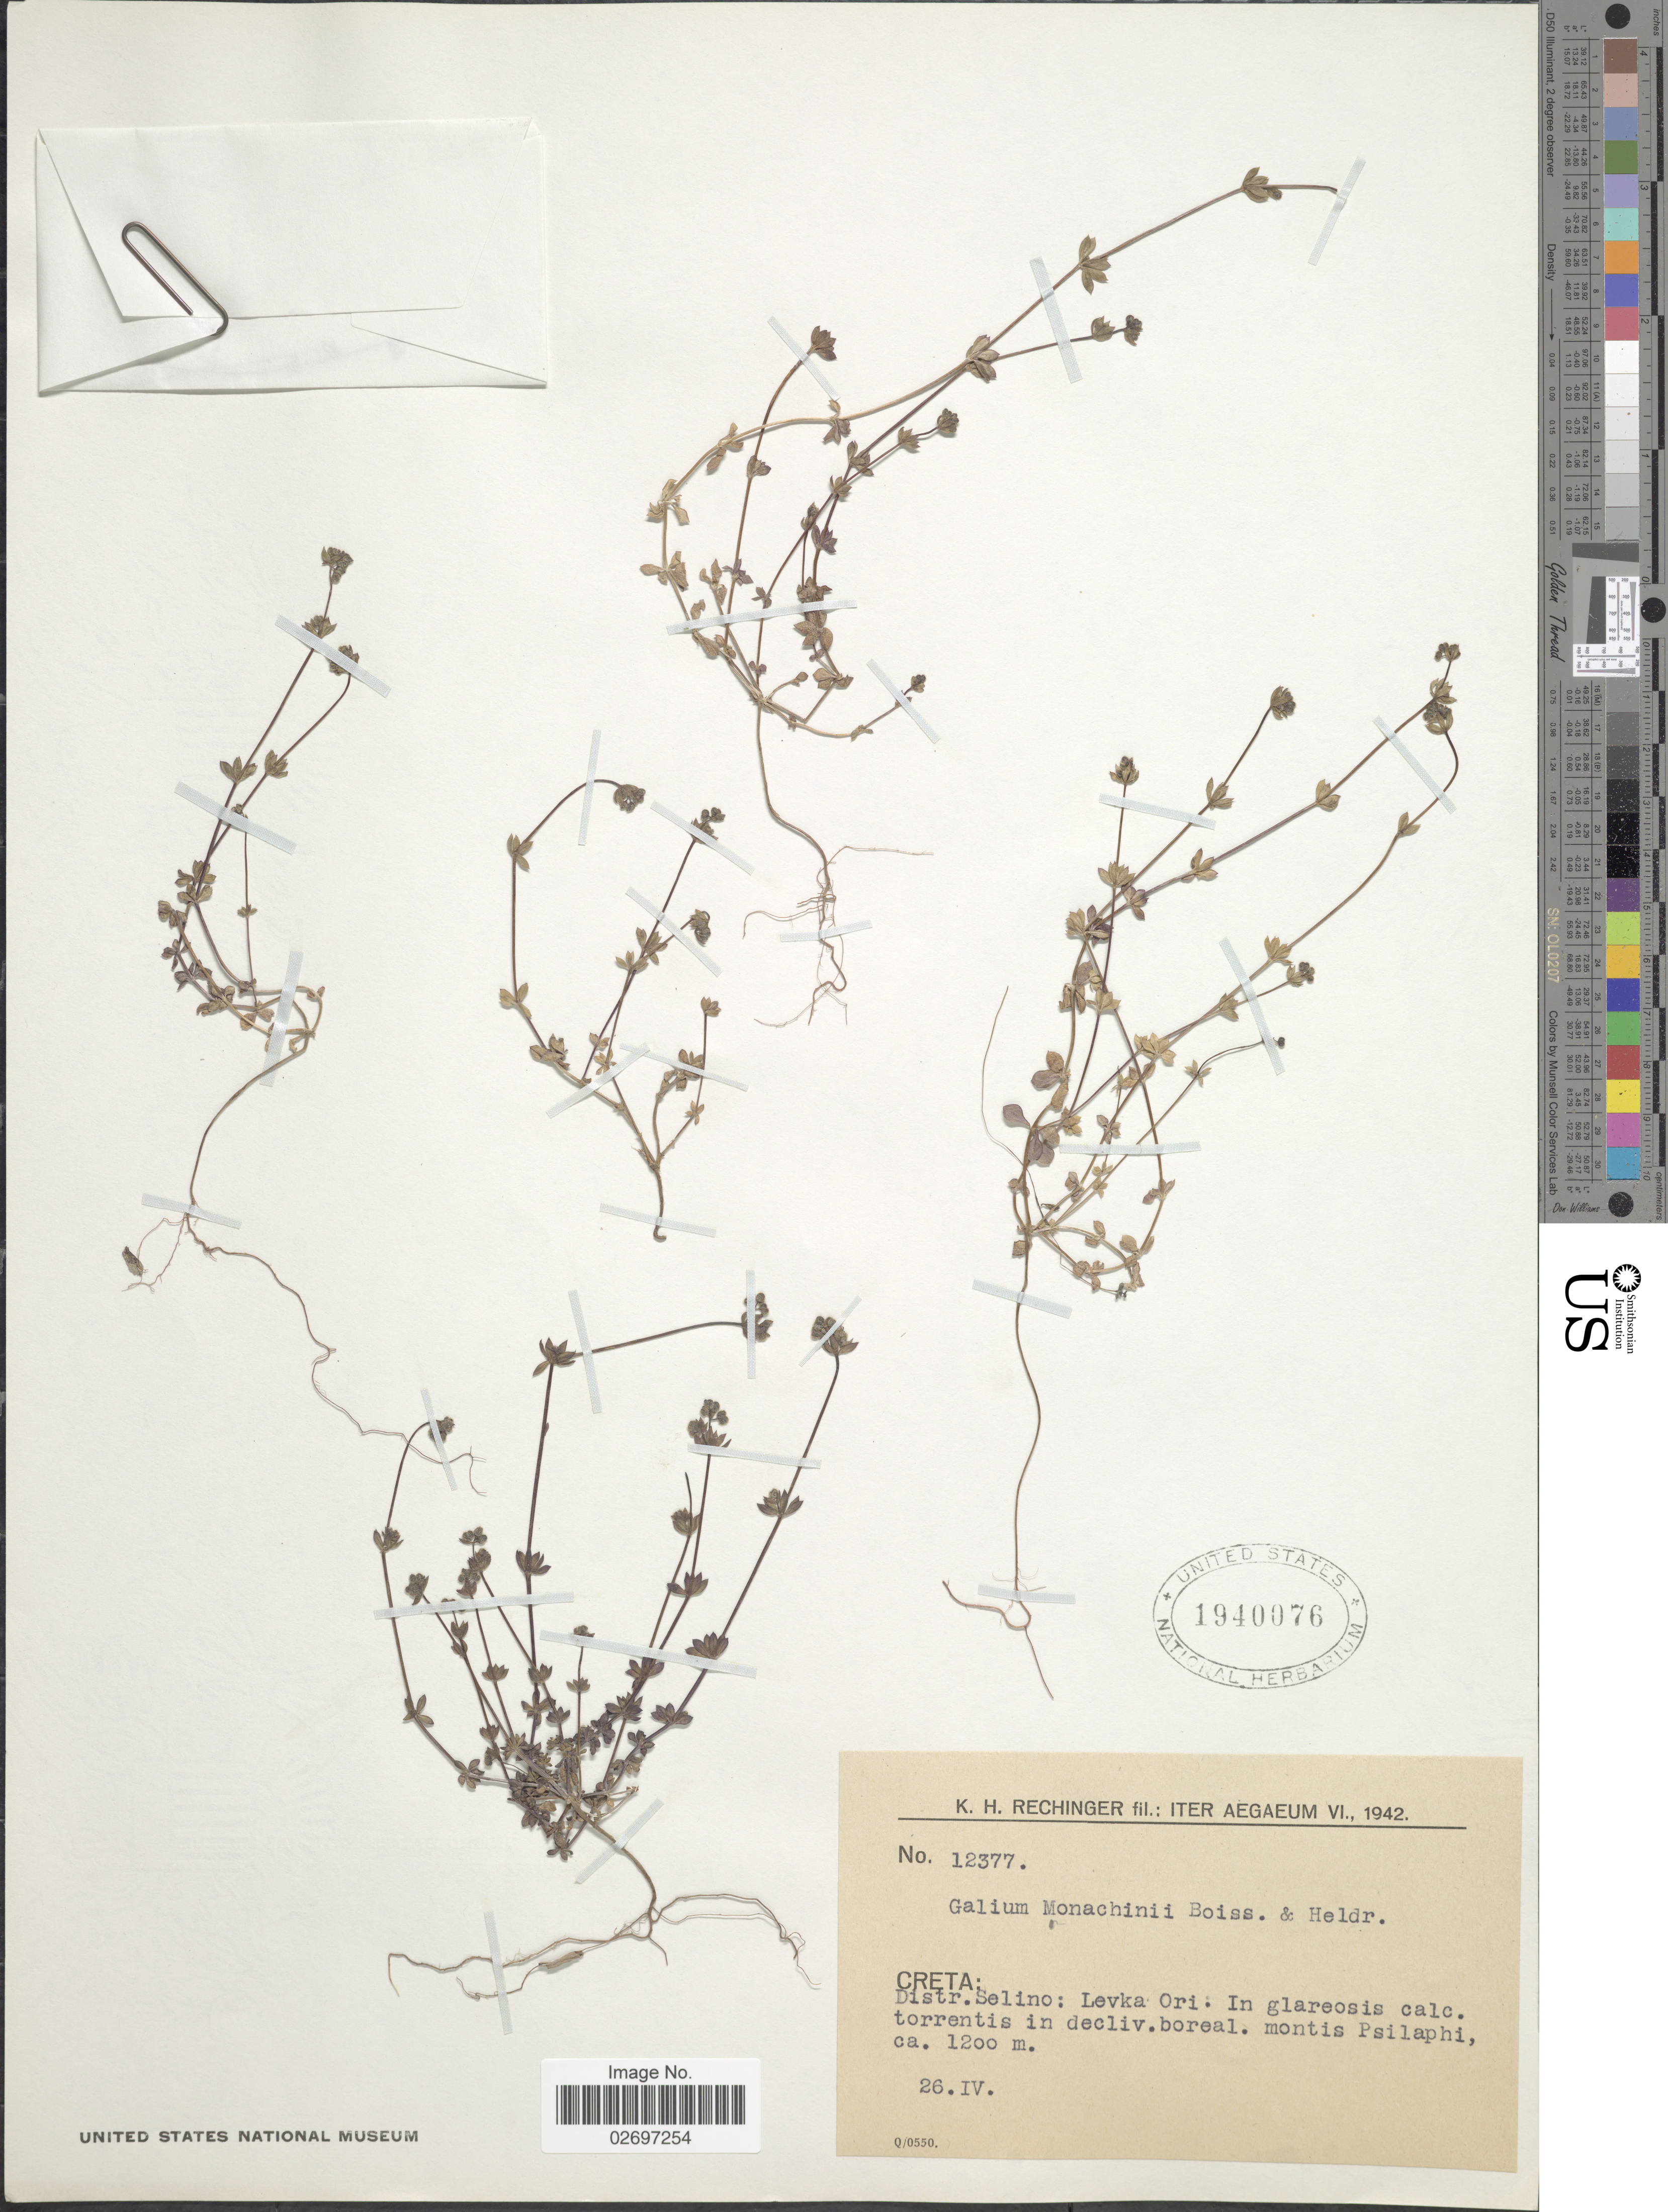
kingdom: Plantae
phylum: Tracheophyta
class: Magnoliopsida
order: Gentianales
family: Rubiaceae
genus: Galium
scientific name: Galium monachinii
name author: Boiss. & Heldr.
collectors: K. H. Rechinger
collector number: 12377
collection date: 1942-04-26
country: Greece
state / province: Crete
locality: Creta: Distr. Selino: Levka Ori. montis Psilaphi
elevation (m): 1200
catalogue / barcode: US 1940076